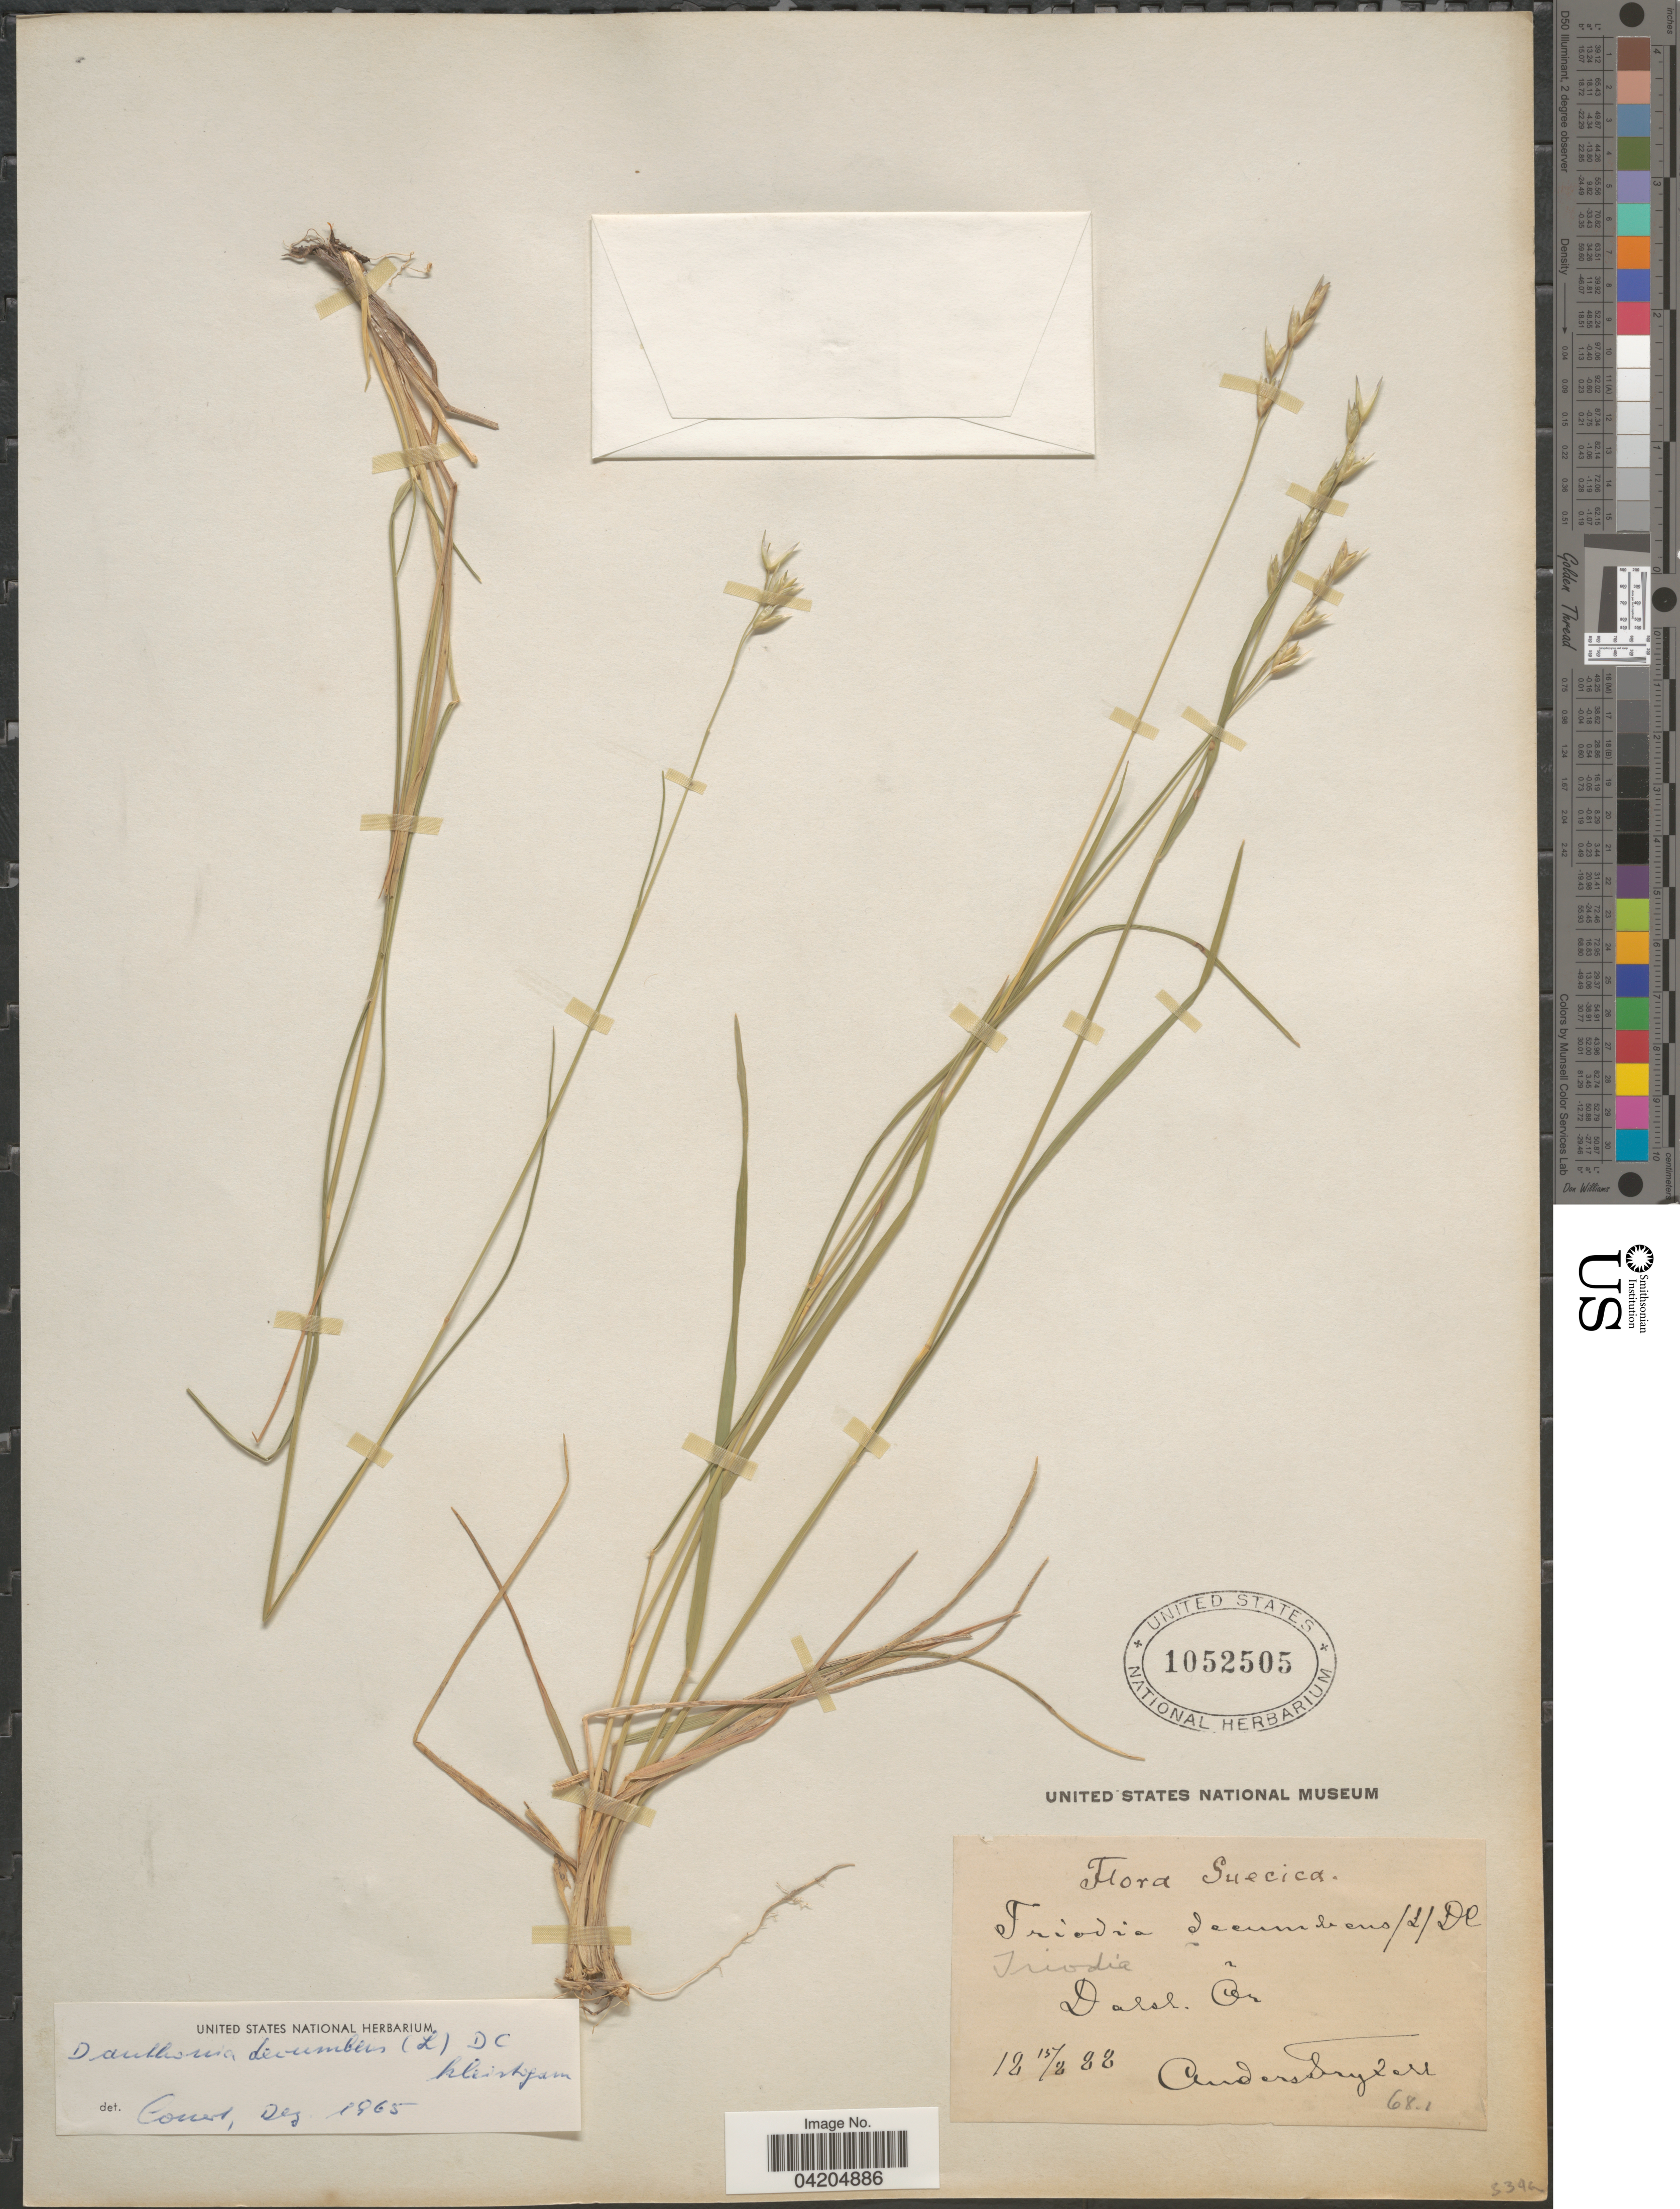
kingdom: Plantae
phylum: Tracheophyta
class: Liliopsida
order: Poales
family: Poaceae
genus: Danthonia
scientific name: Danthonia decumbens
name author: (L.) DC.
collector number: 68.1?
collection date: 1888-02-15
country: Sweden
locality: Suecica. Dalsl. Ör.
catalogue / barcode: US 1052505